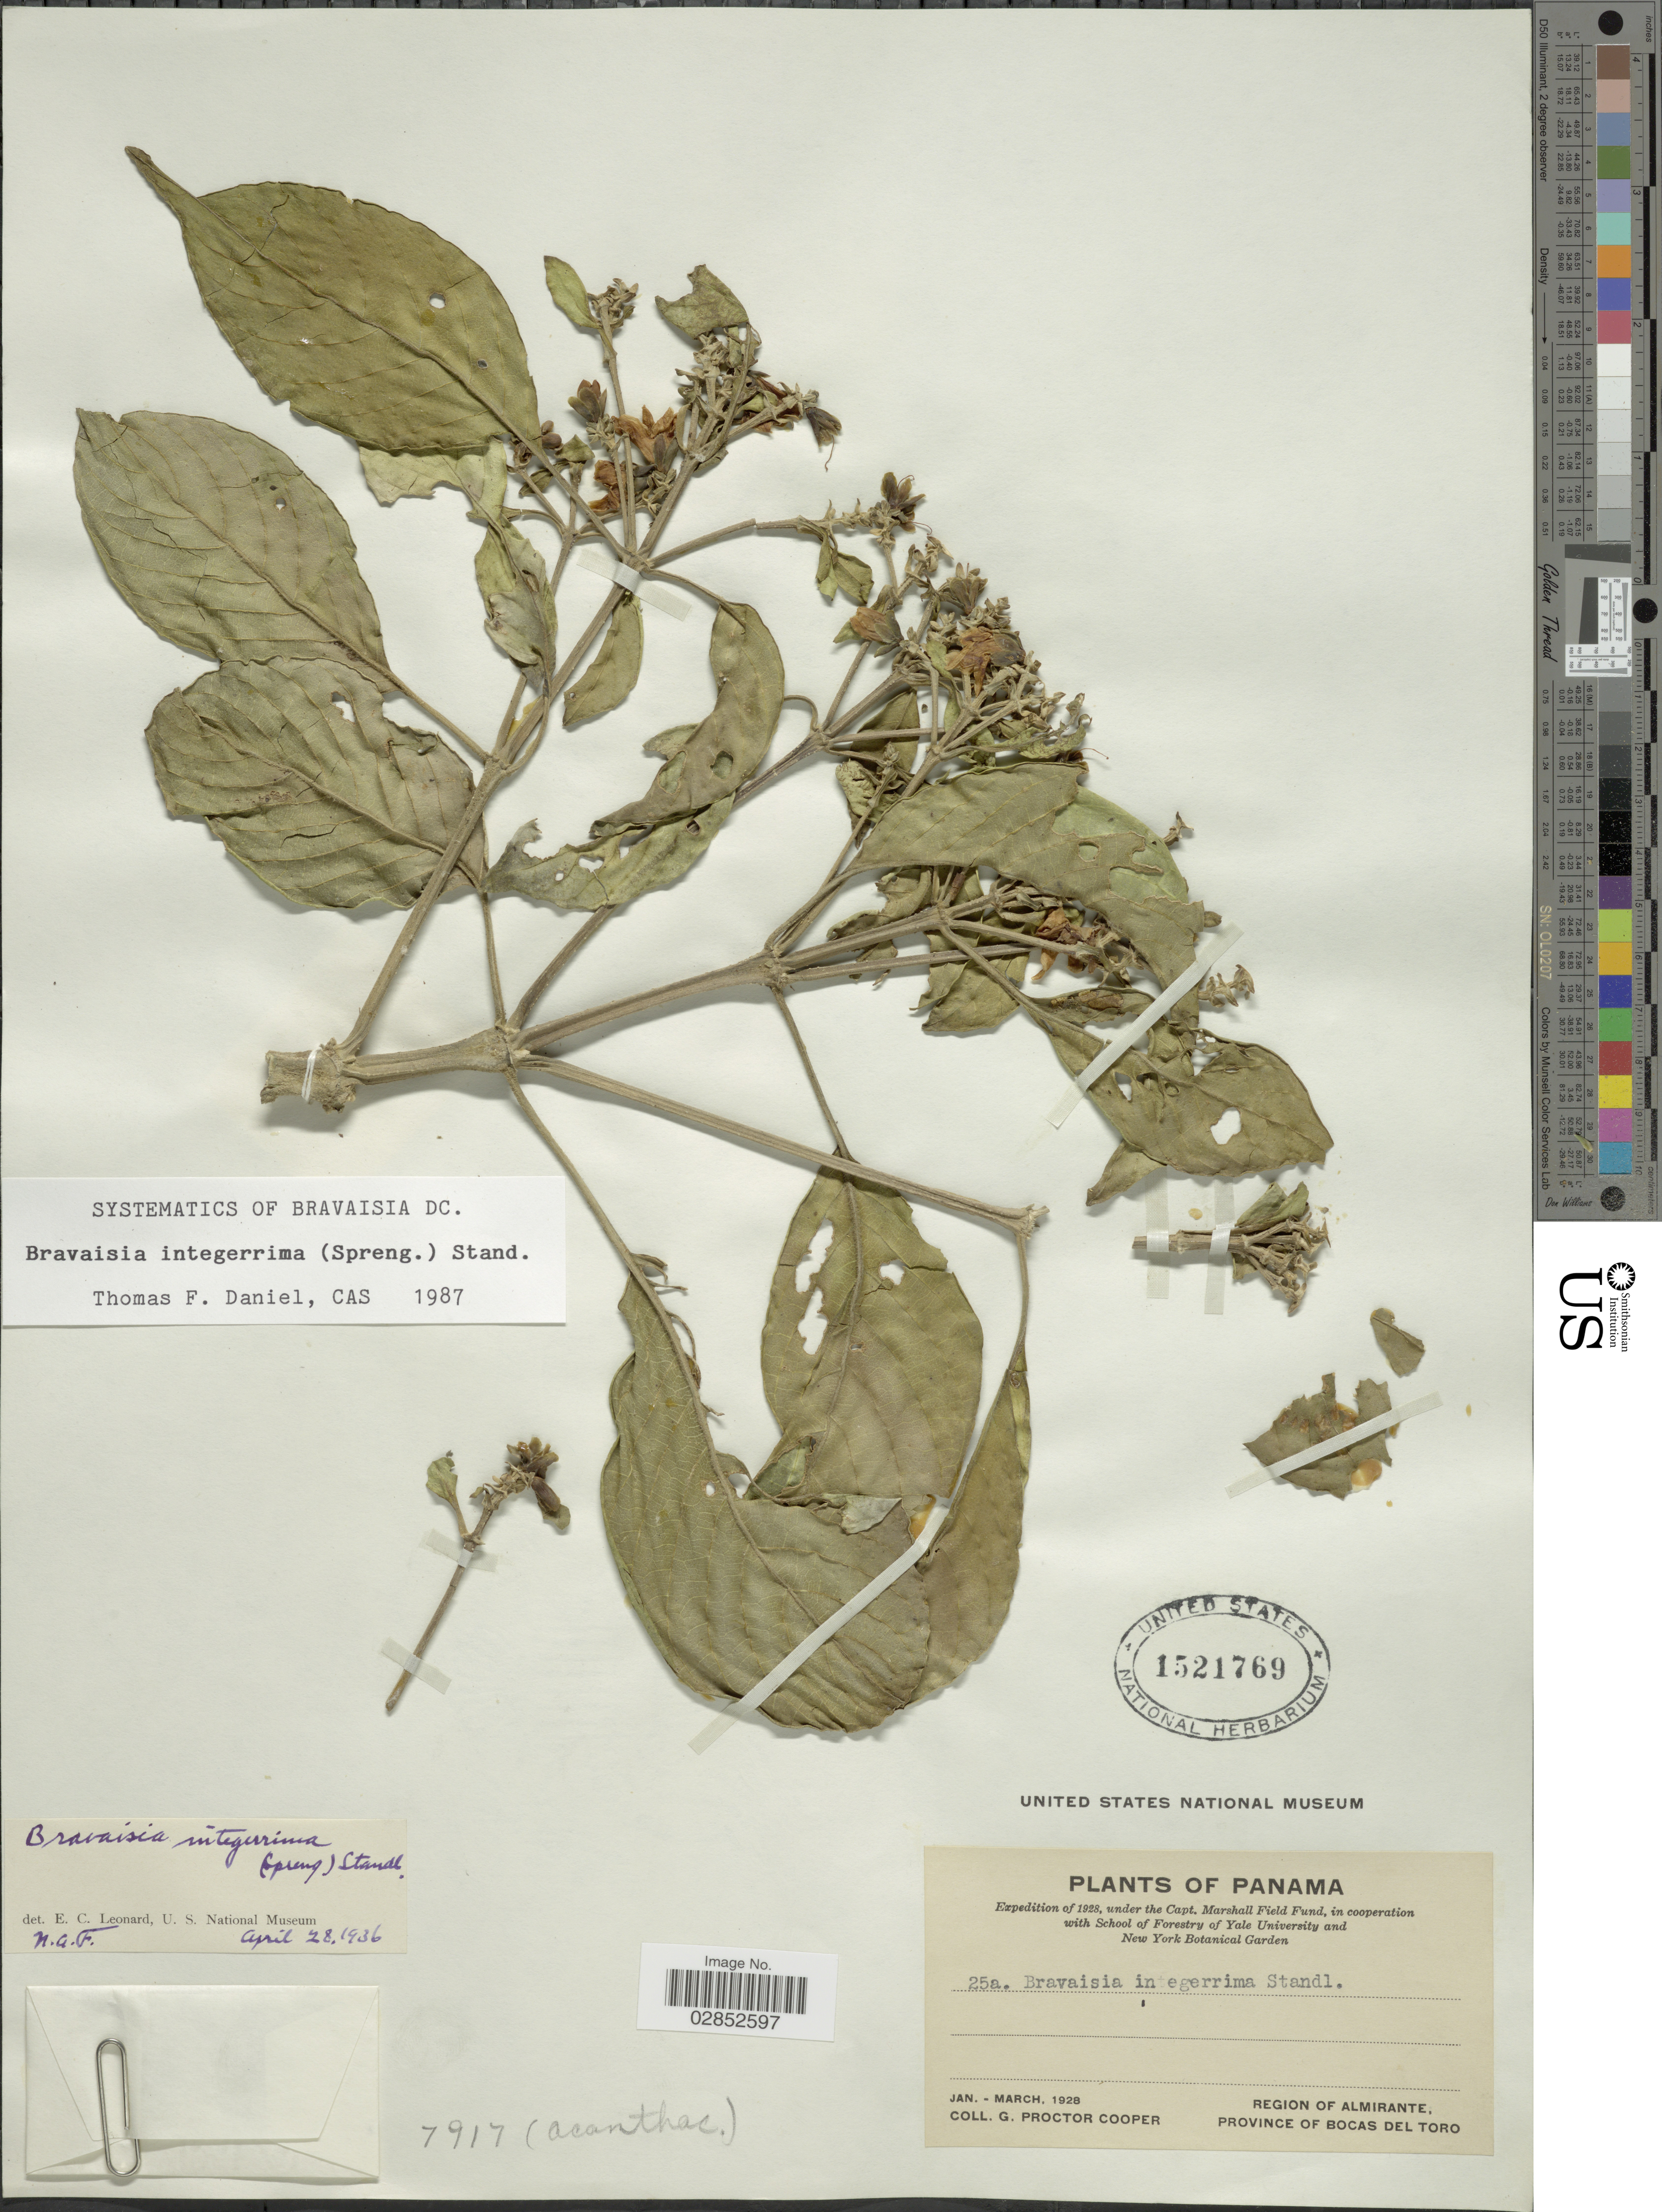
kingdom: Plantae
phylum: Tracheophyta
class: Magnoliopsida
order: Lamiales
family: Acanthaceae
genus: Bravaisia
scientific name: Bravaisia integerrima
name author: (Spreng.) Standl.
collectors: G. Cooper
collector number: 25a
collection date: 1928-01/1928-03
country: Panama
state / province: Bocas del Toro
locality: Region of Almirante.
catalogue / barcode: US 1521769